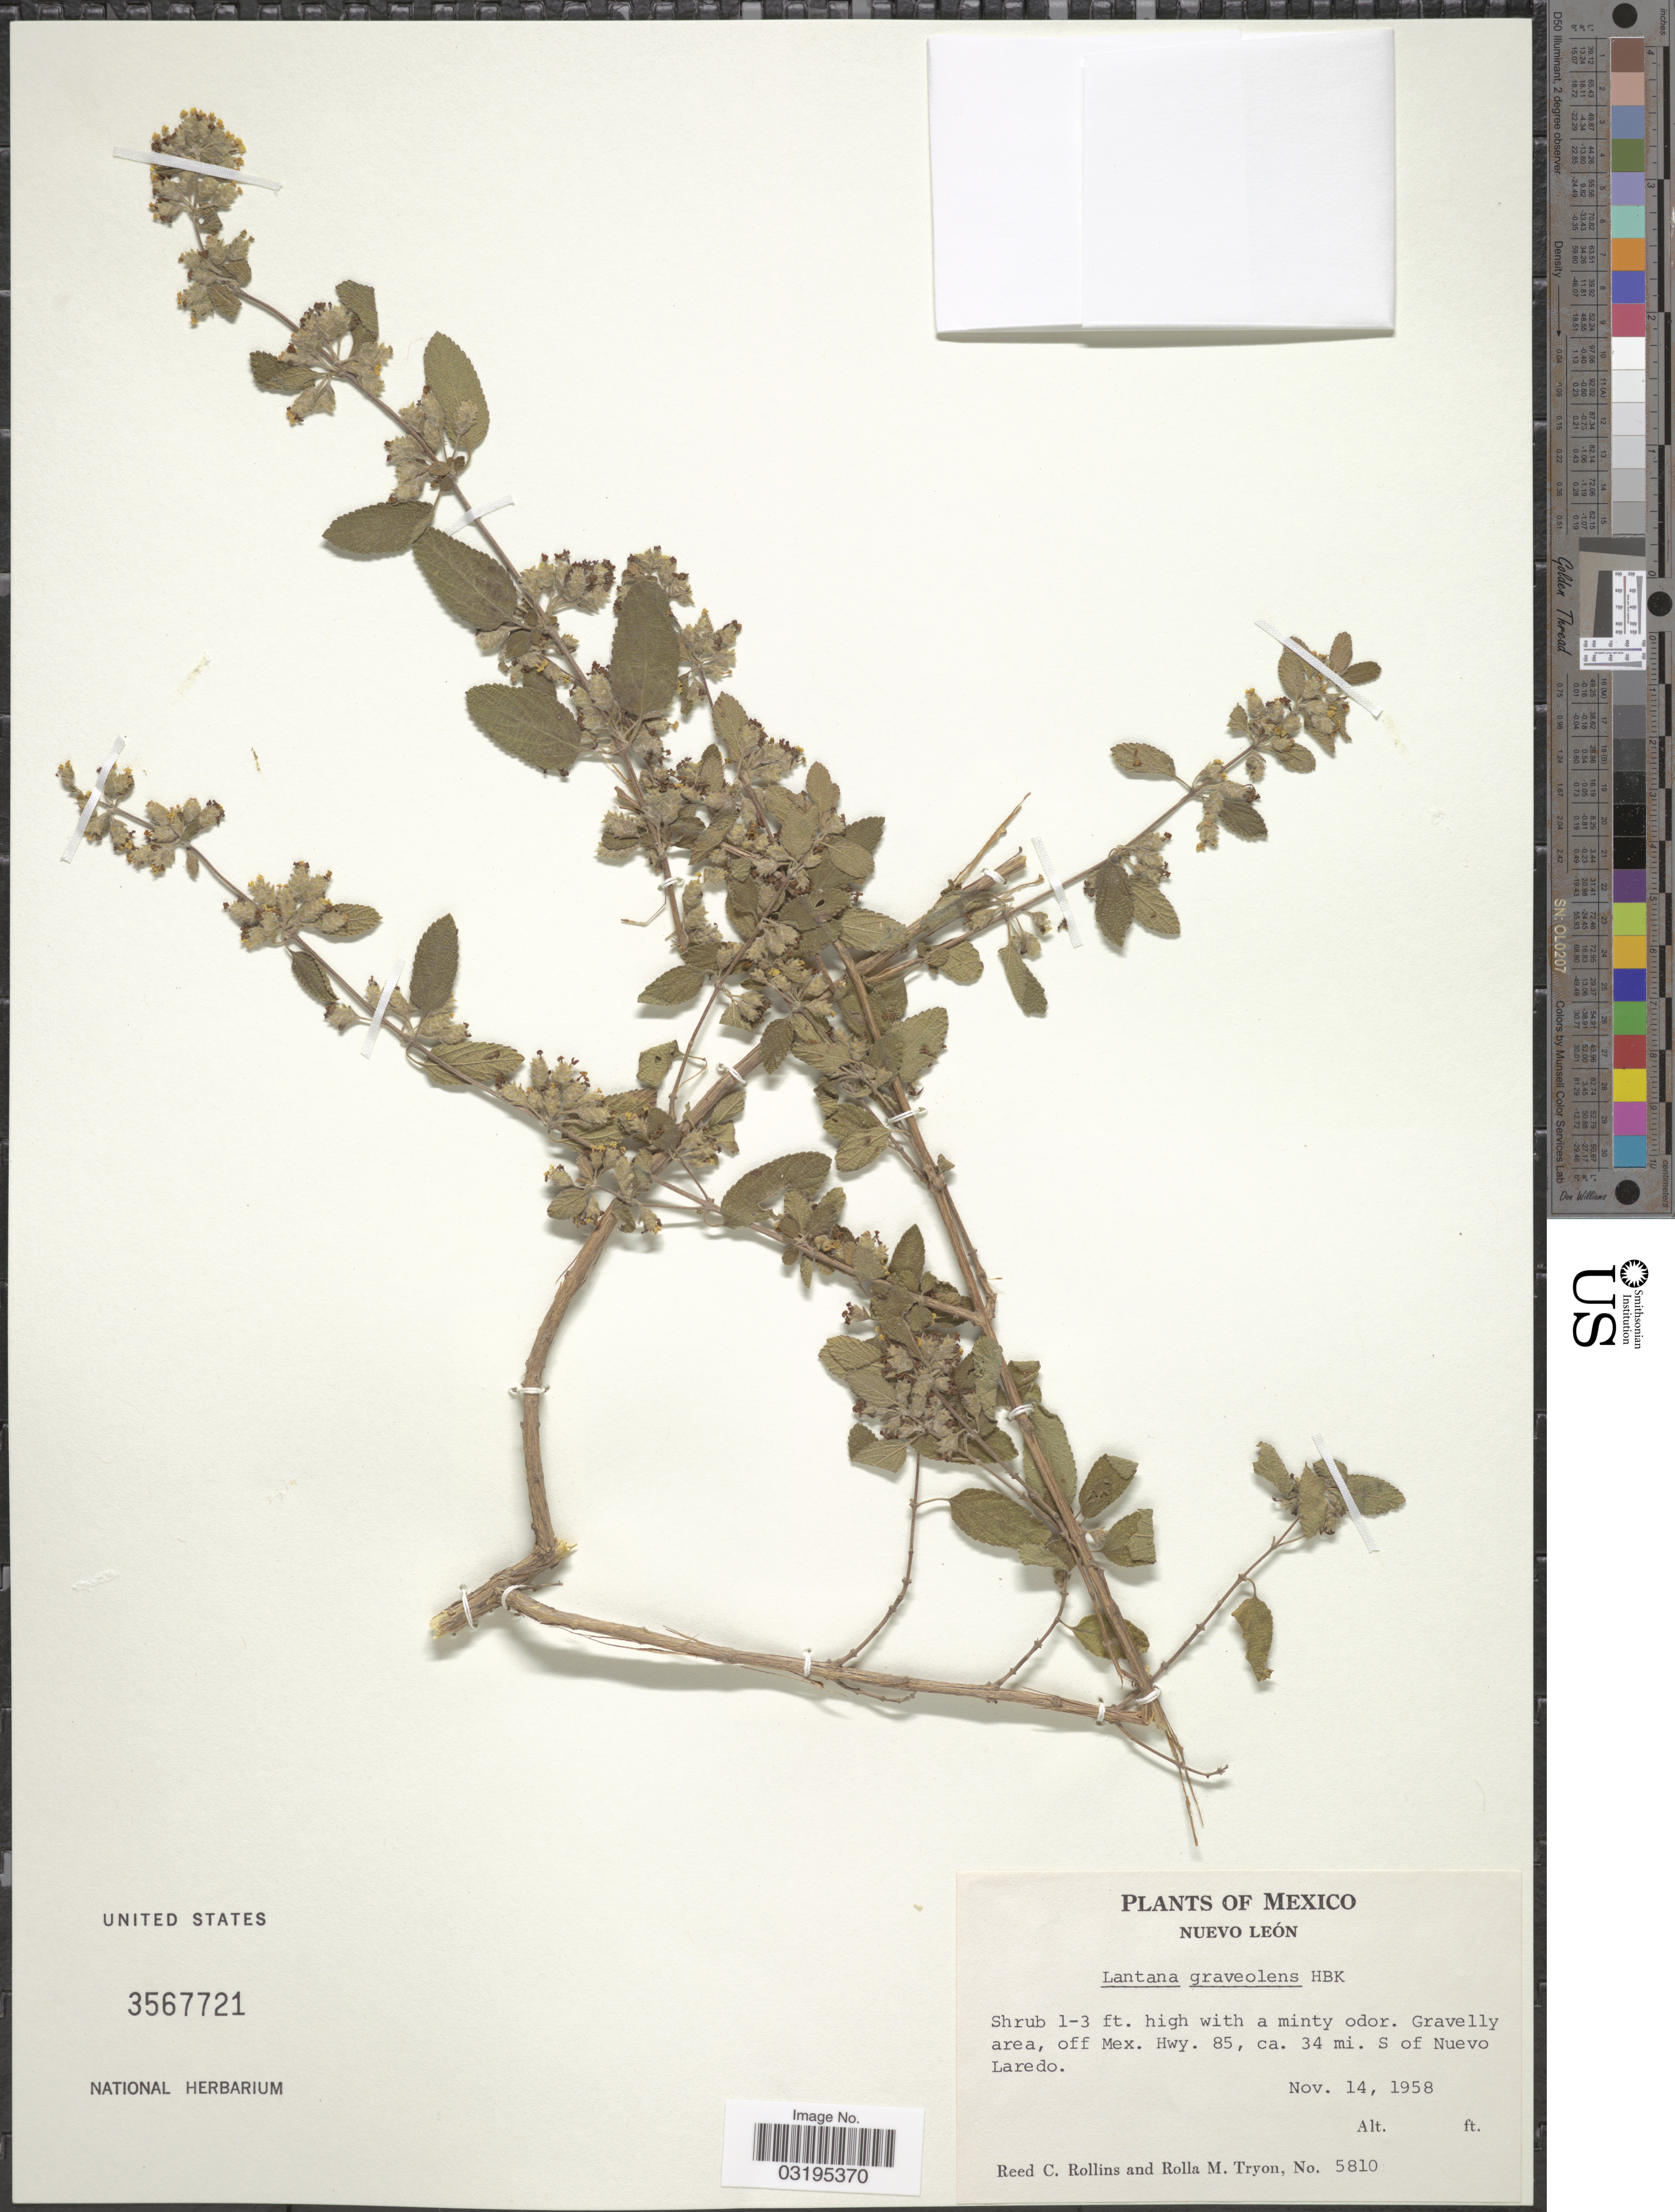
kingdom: Plantae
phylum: Tracheophyta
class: Magnoliopsida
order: Lamiales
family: Verbenaceae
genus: Lippia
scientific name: Lippia graveolens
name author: Kunth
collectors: R. C. Rollins & R. M. Tryon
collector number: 5810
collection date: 1958-11-14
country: Mexico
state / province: Nuevo León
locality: Gravelly area, off Mex. Hwy.85, ca. 34 mi. S of Nuevo Laredo.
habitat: gravelly area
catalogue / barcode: US 3567721